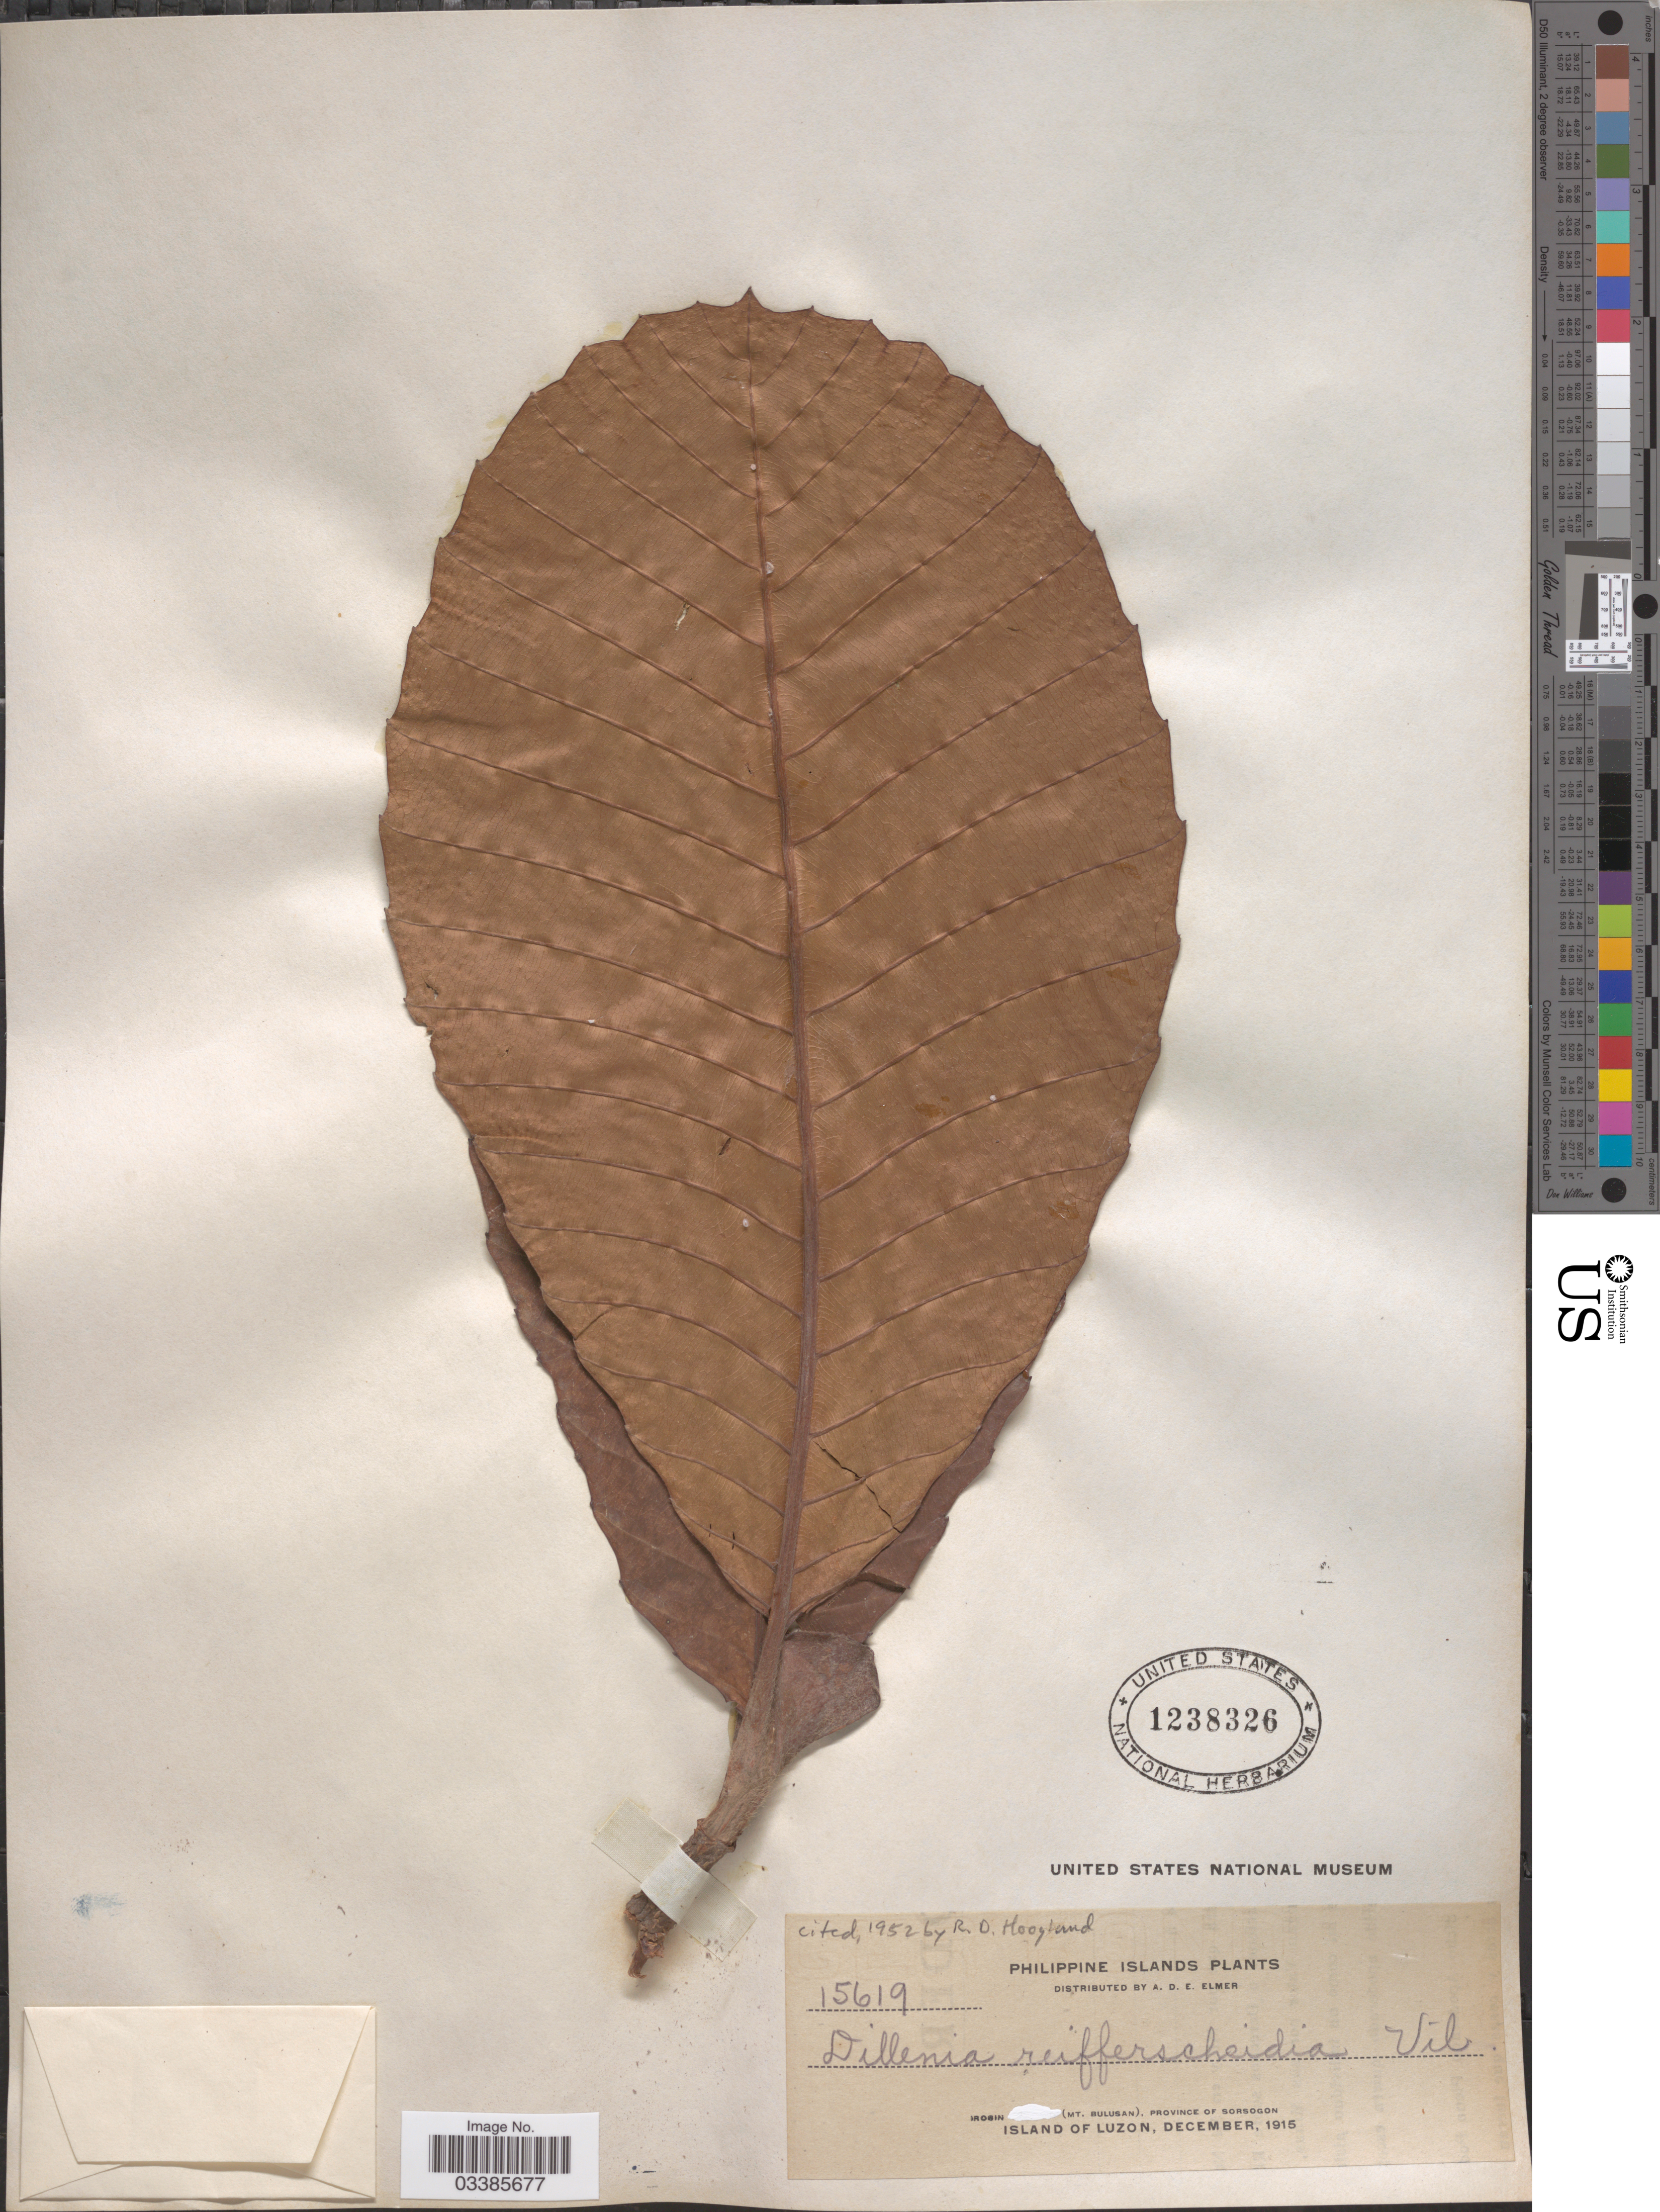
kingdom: Plantae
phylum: Tracheophyta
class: Magnoliopsida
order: Dilleniales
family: Dilleniaceae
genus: Dillenia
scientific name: Dillenia reifferscheidia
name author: Fern.-Vill.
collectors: A. D. E. Elmer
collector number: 15619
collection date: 1915-12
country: Philippines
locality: Irosin (Mt. Bulusan), Province of Sorsogon. Island of Luzon.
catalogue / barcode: US 1238326